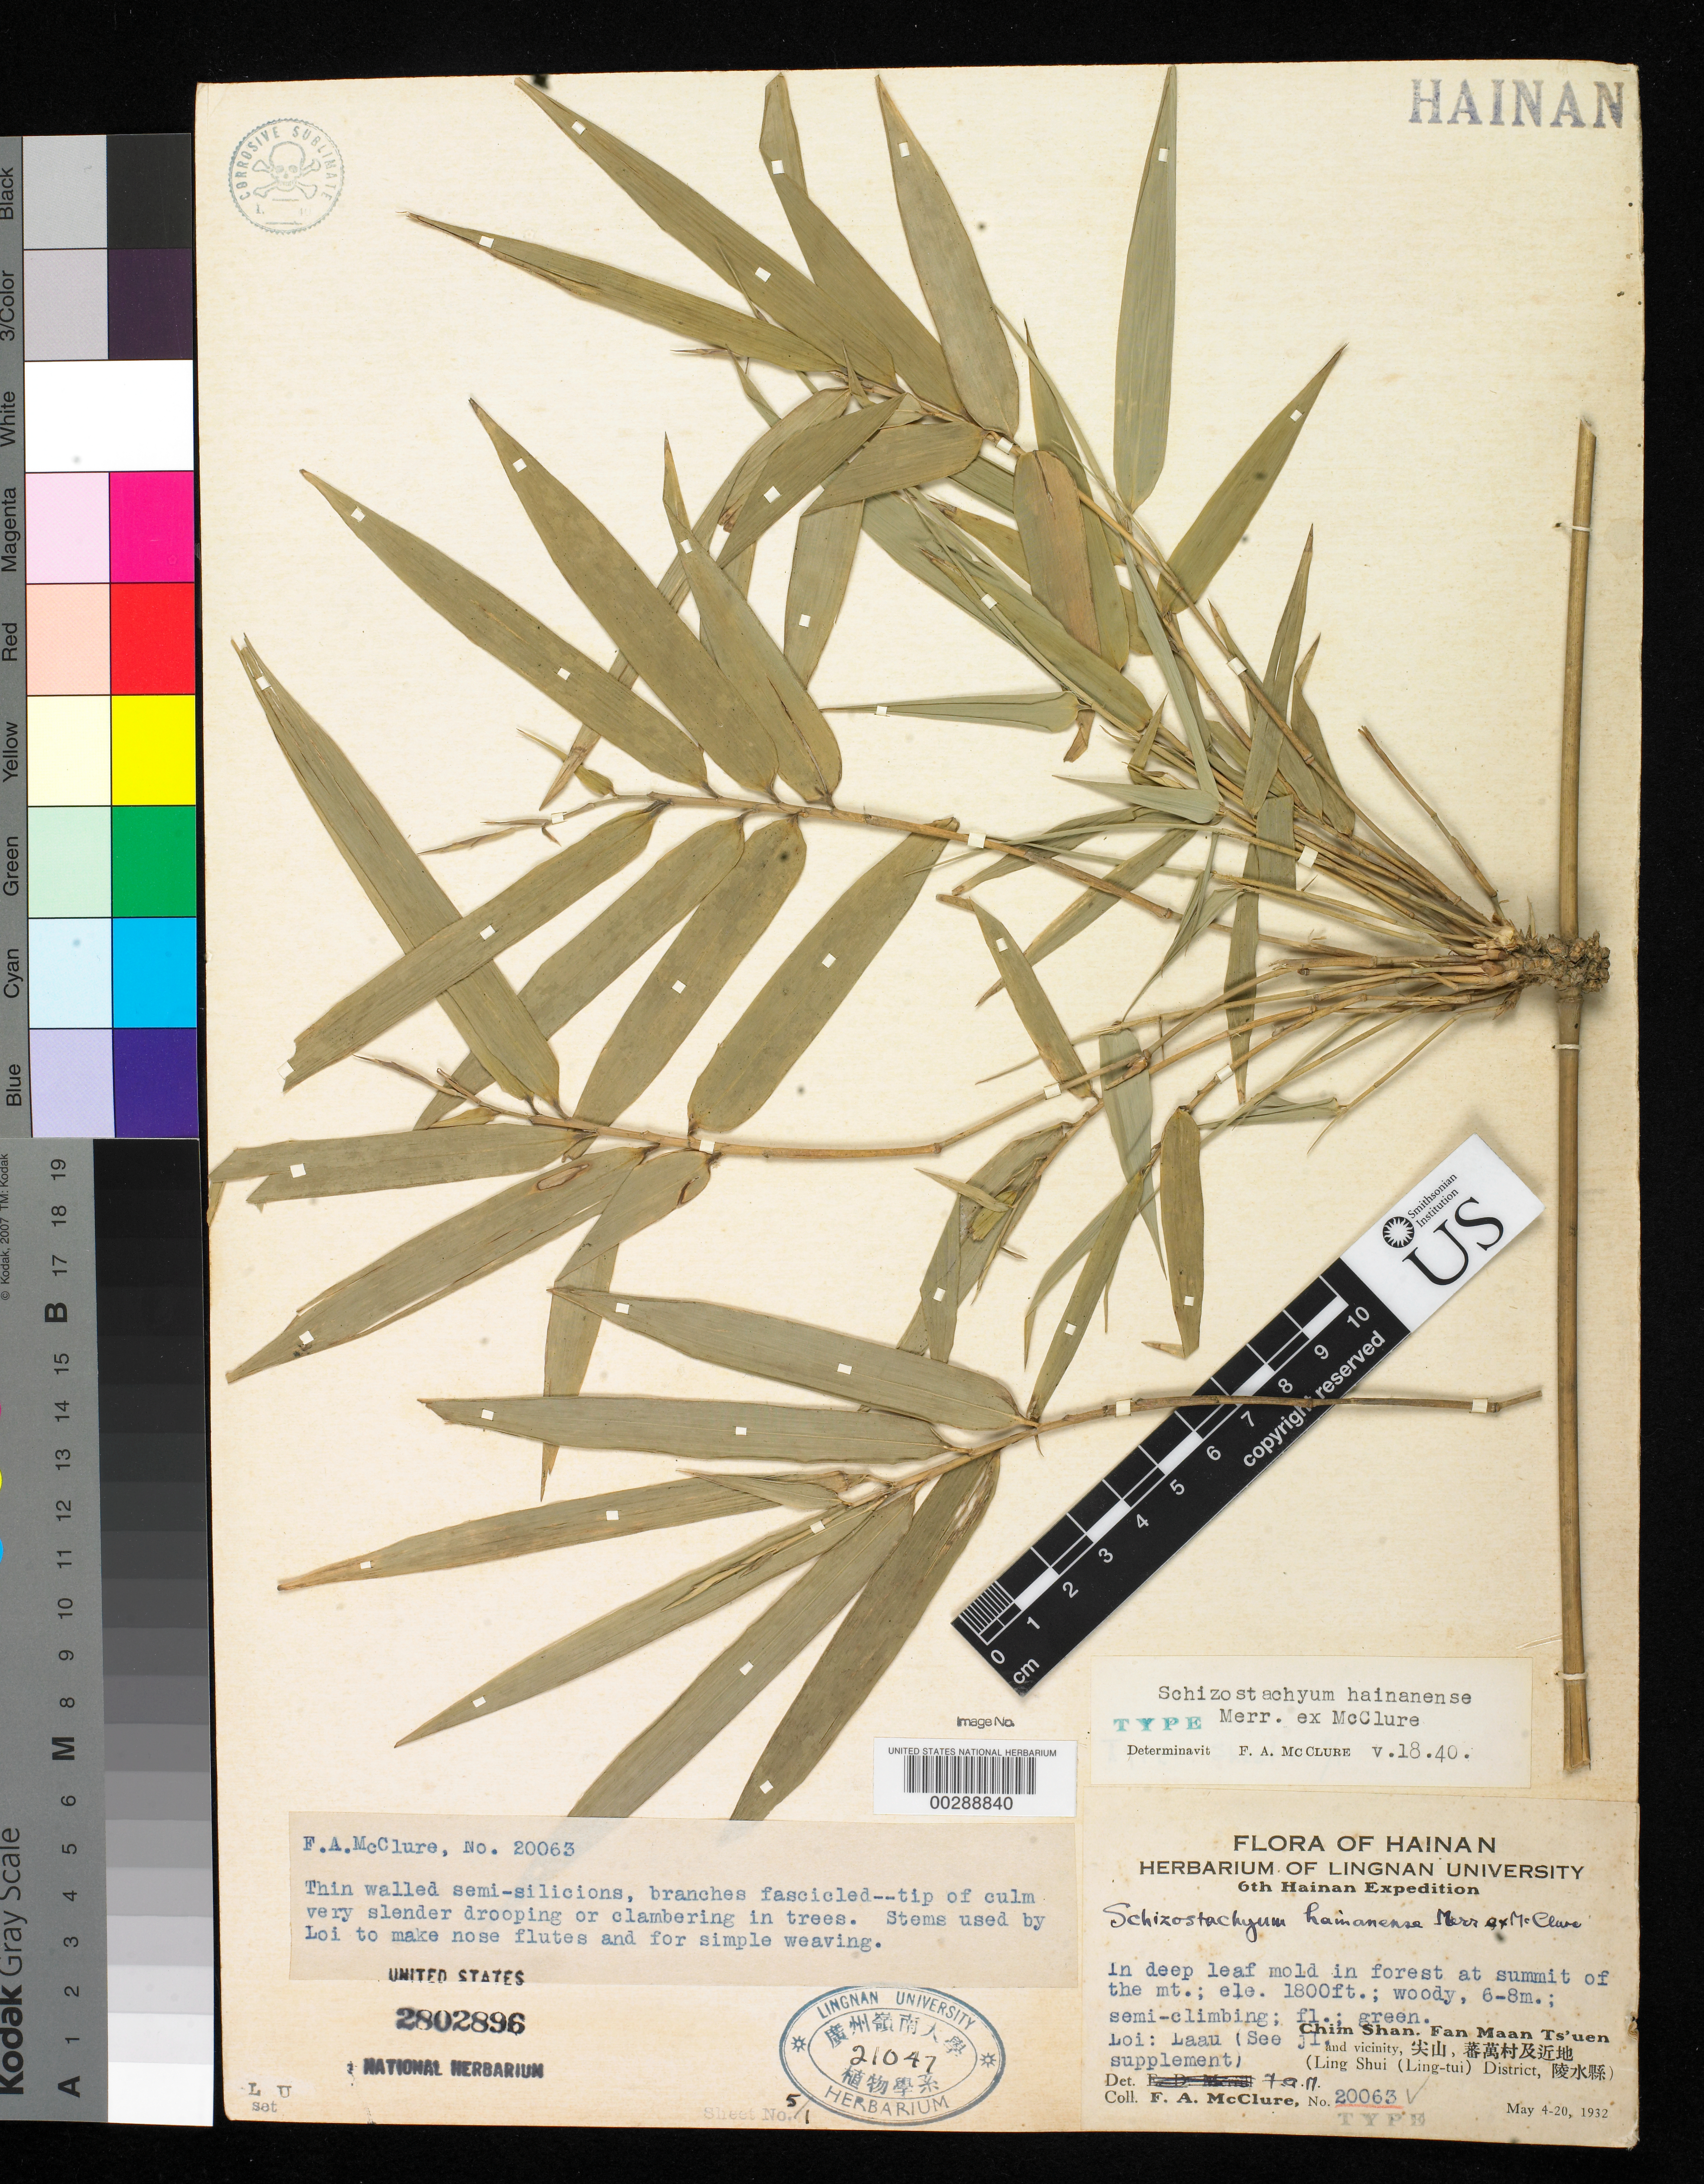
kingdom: Plantae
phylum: Tracheophyta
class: Liliopsida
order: Poales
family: Poaceae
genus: Schizostachyum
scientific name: Schizostachyum hainanense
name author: Merr. ex McClure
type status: Holotype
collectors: F. A. McClure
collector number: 20063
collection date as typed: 04 May 1932 to 20 May 1932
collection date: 1932-05-04/1932-05-20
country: China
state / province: Hainan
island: Hainan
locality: Ling Shui District, Chim Shan, Fan Maan Ts'uen and vicinity.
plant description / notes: Permanently on loan to USNH; Lingnan Univ. # 21047. Other number McClure 20438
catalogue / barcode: US 2802896